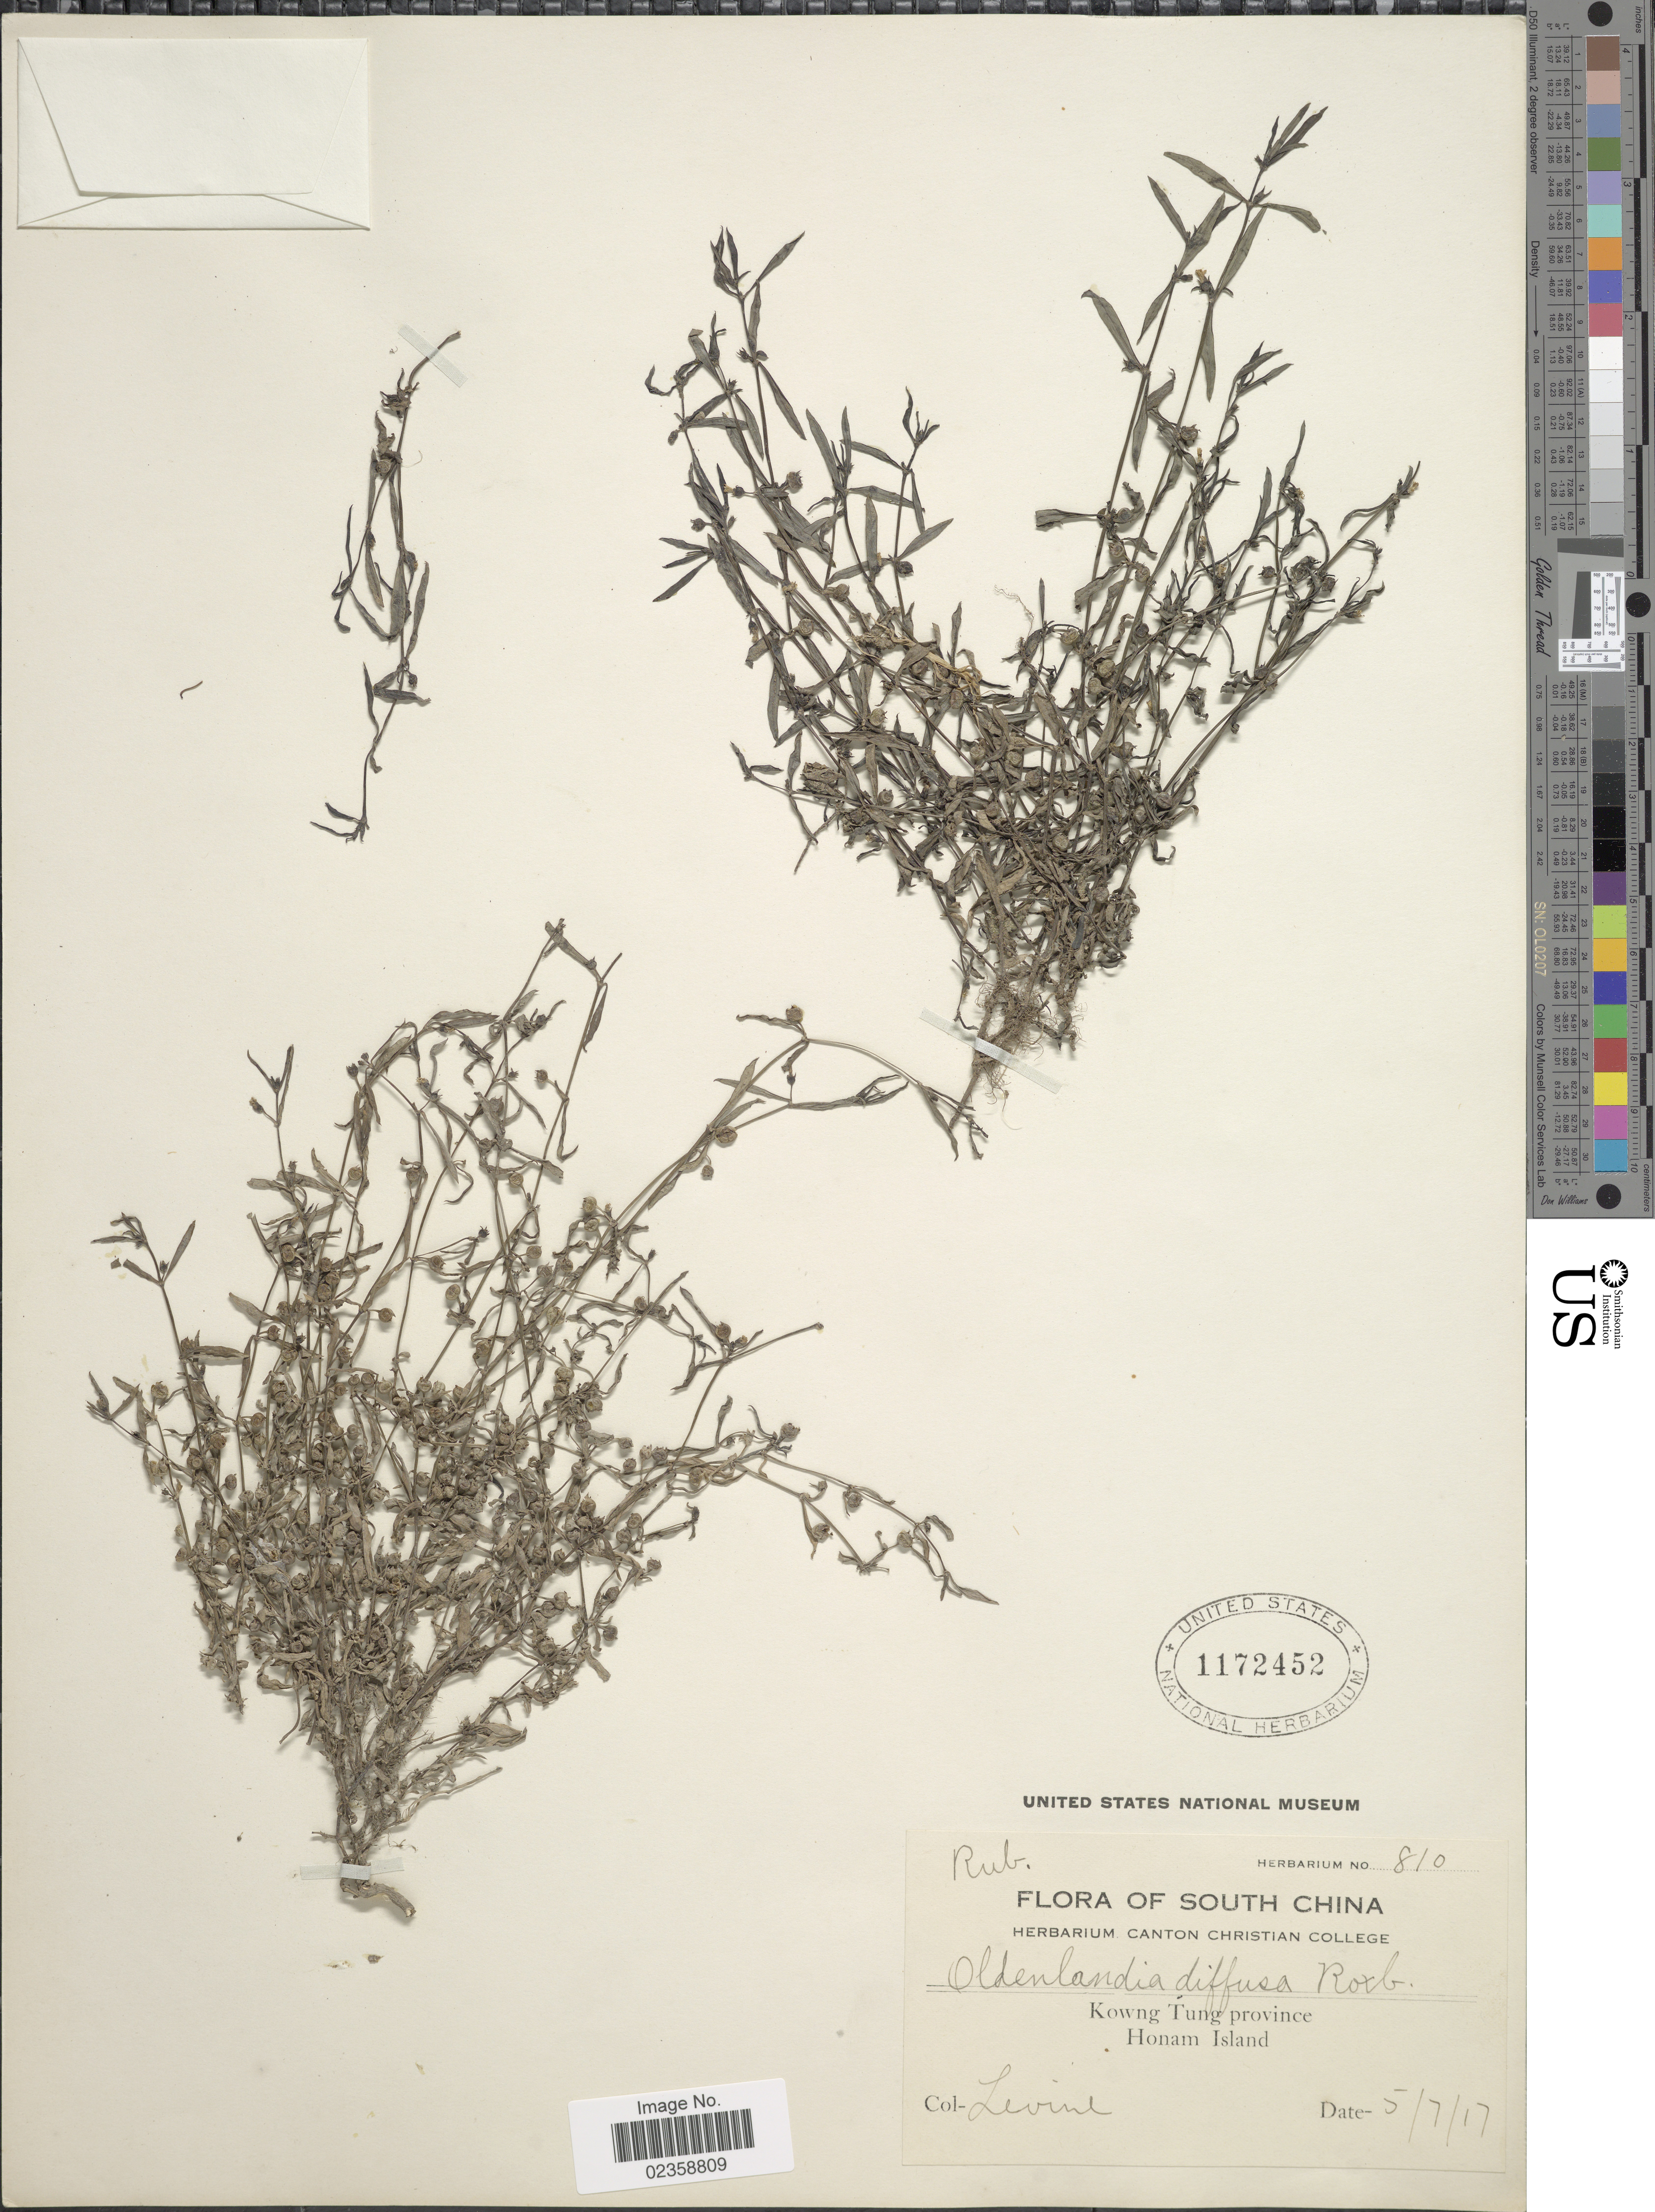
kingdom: Plantae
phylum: Tracheophyta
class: Magnoliopsida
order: Gentianales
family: Rubiaceae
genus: Oldenlandia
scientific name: Oldenlandia diffusa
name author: (Willd.) Roxb.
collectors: -. Levine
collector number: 810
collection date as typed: Transcribed d/m/y: 5/7/17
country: China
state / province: Guangdong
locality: South China. Kowng Tung Province. Honam Island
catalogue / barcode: US 1172452